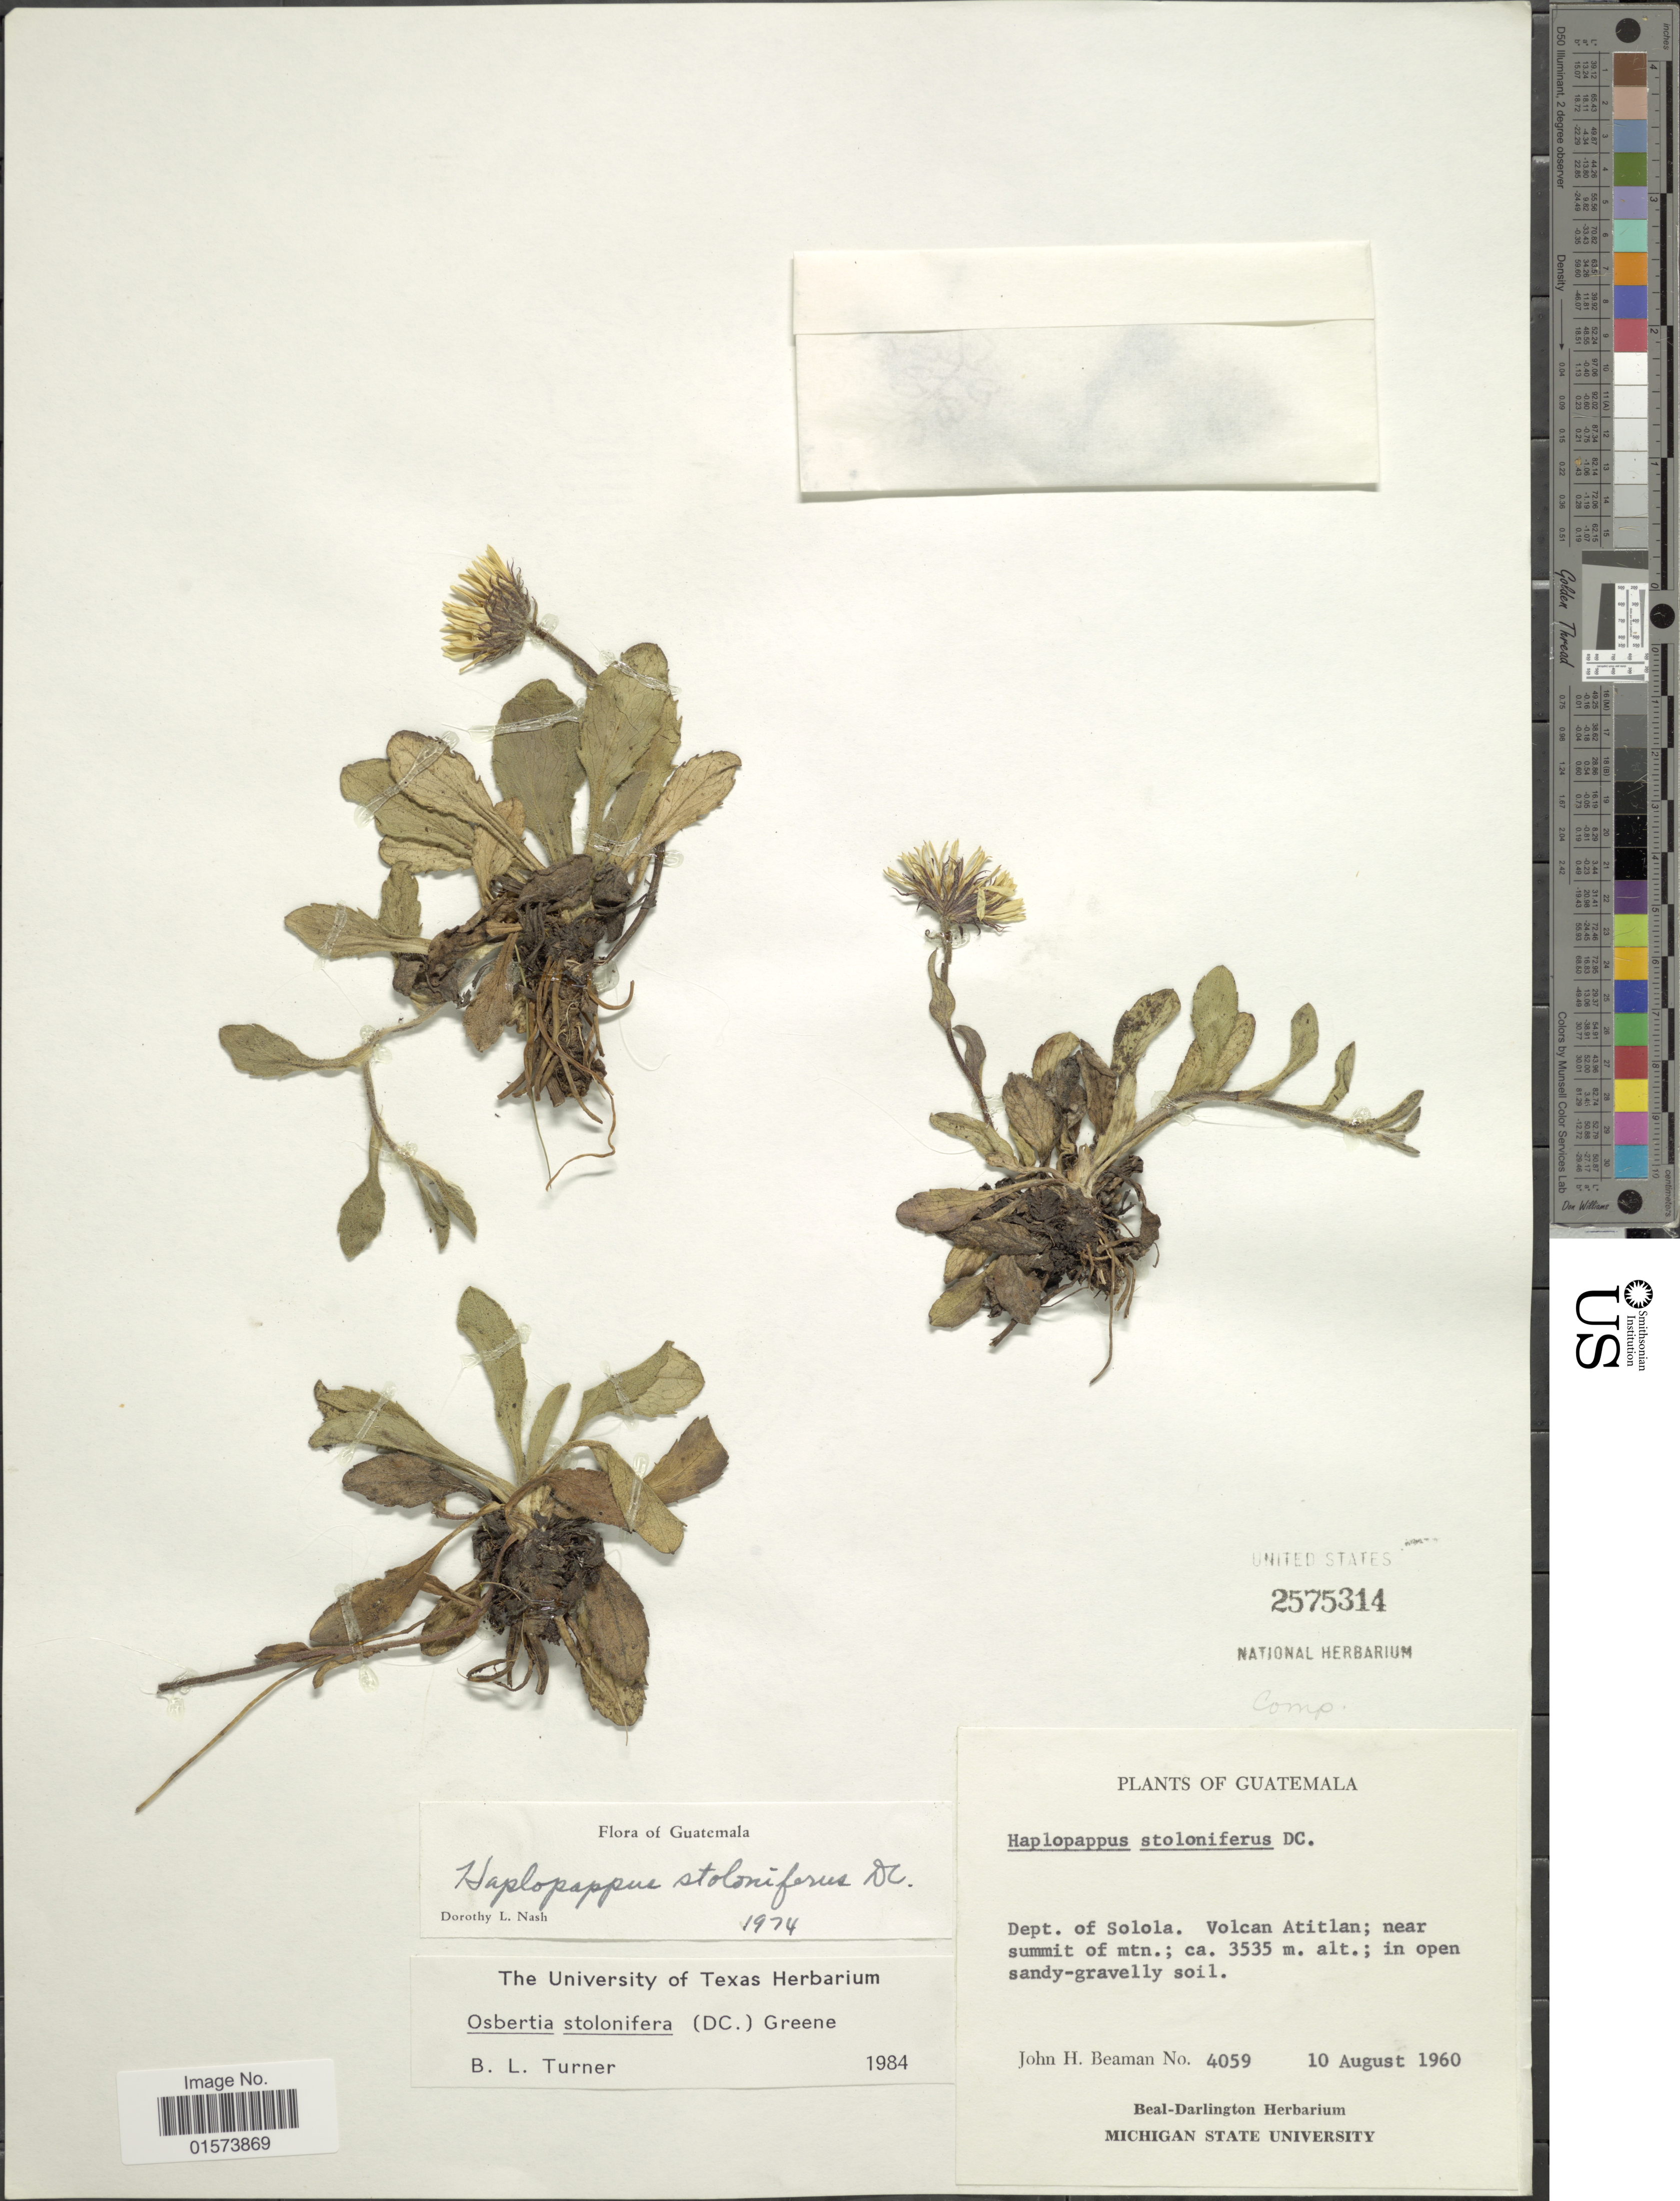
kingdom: Plantae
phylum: Tracheophyta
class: Magnoliopsida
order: Asterales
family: Asteraceae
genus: Osbertia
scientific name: Osbertia stolonifera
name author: (DC.) Greene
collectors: J. H. Beaman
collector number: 4059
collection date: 1960-08-10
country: Guatemala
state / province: Sololá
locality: Volcan Atitlan; near summit of mtn.; in open sandy-gravelly soil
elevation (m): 3535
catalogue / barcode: US 2575315